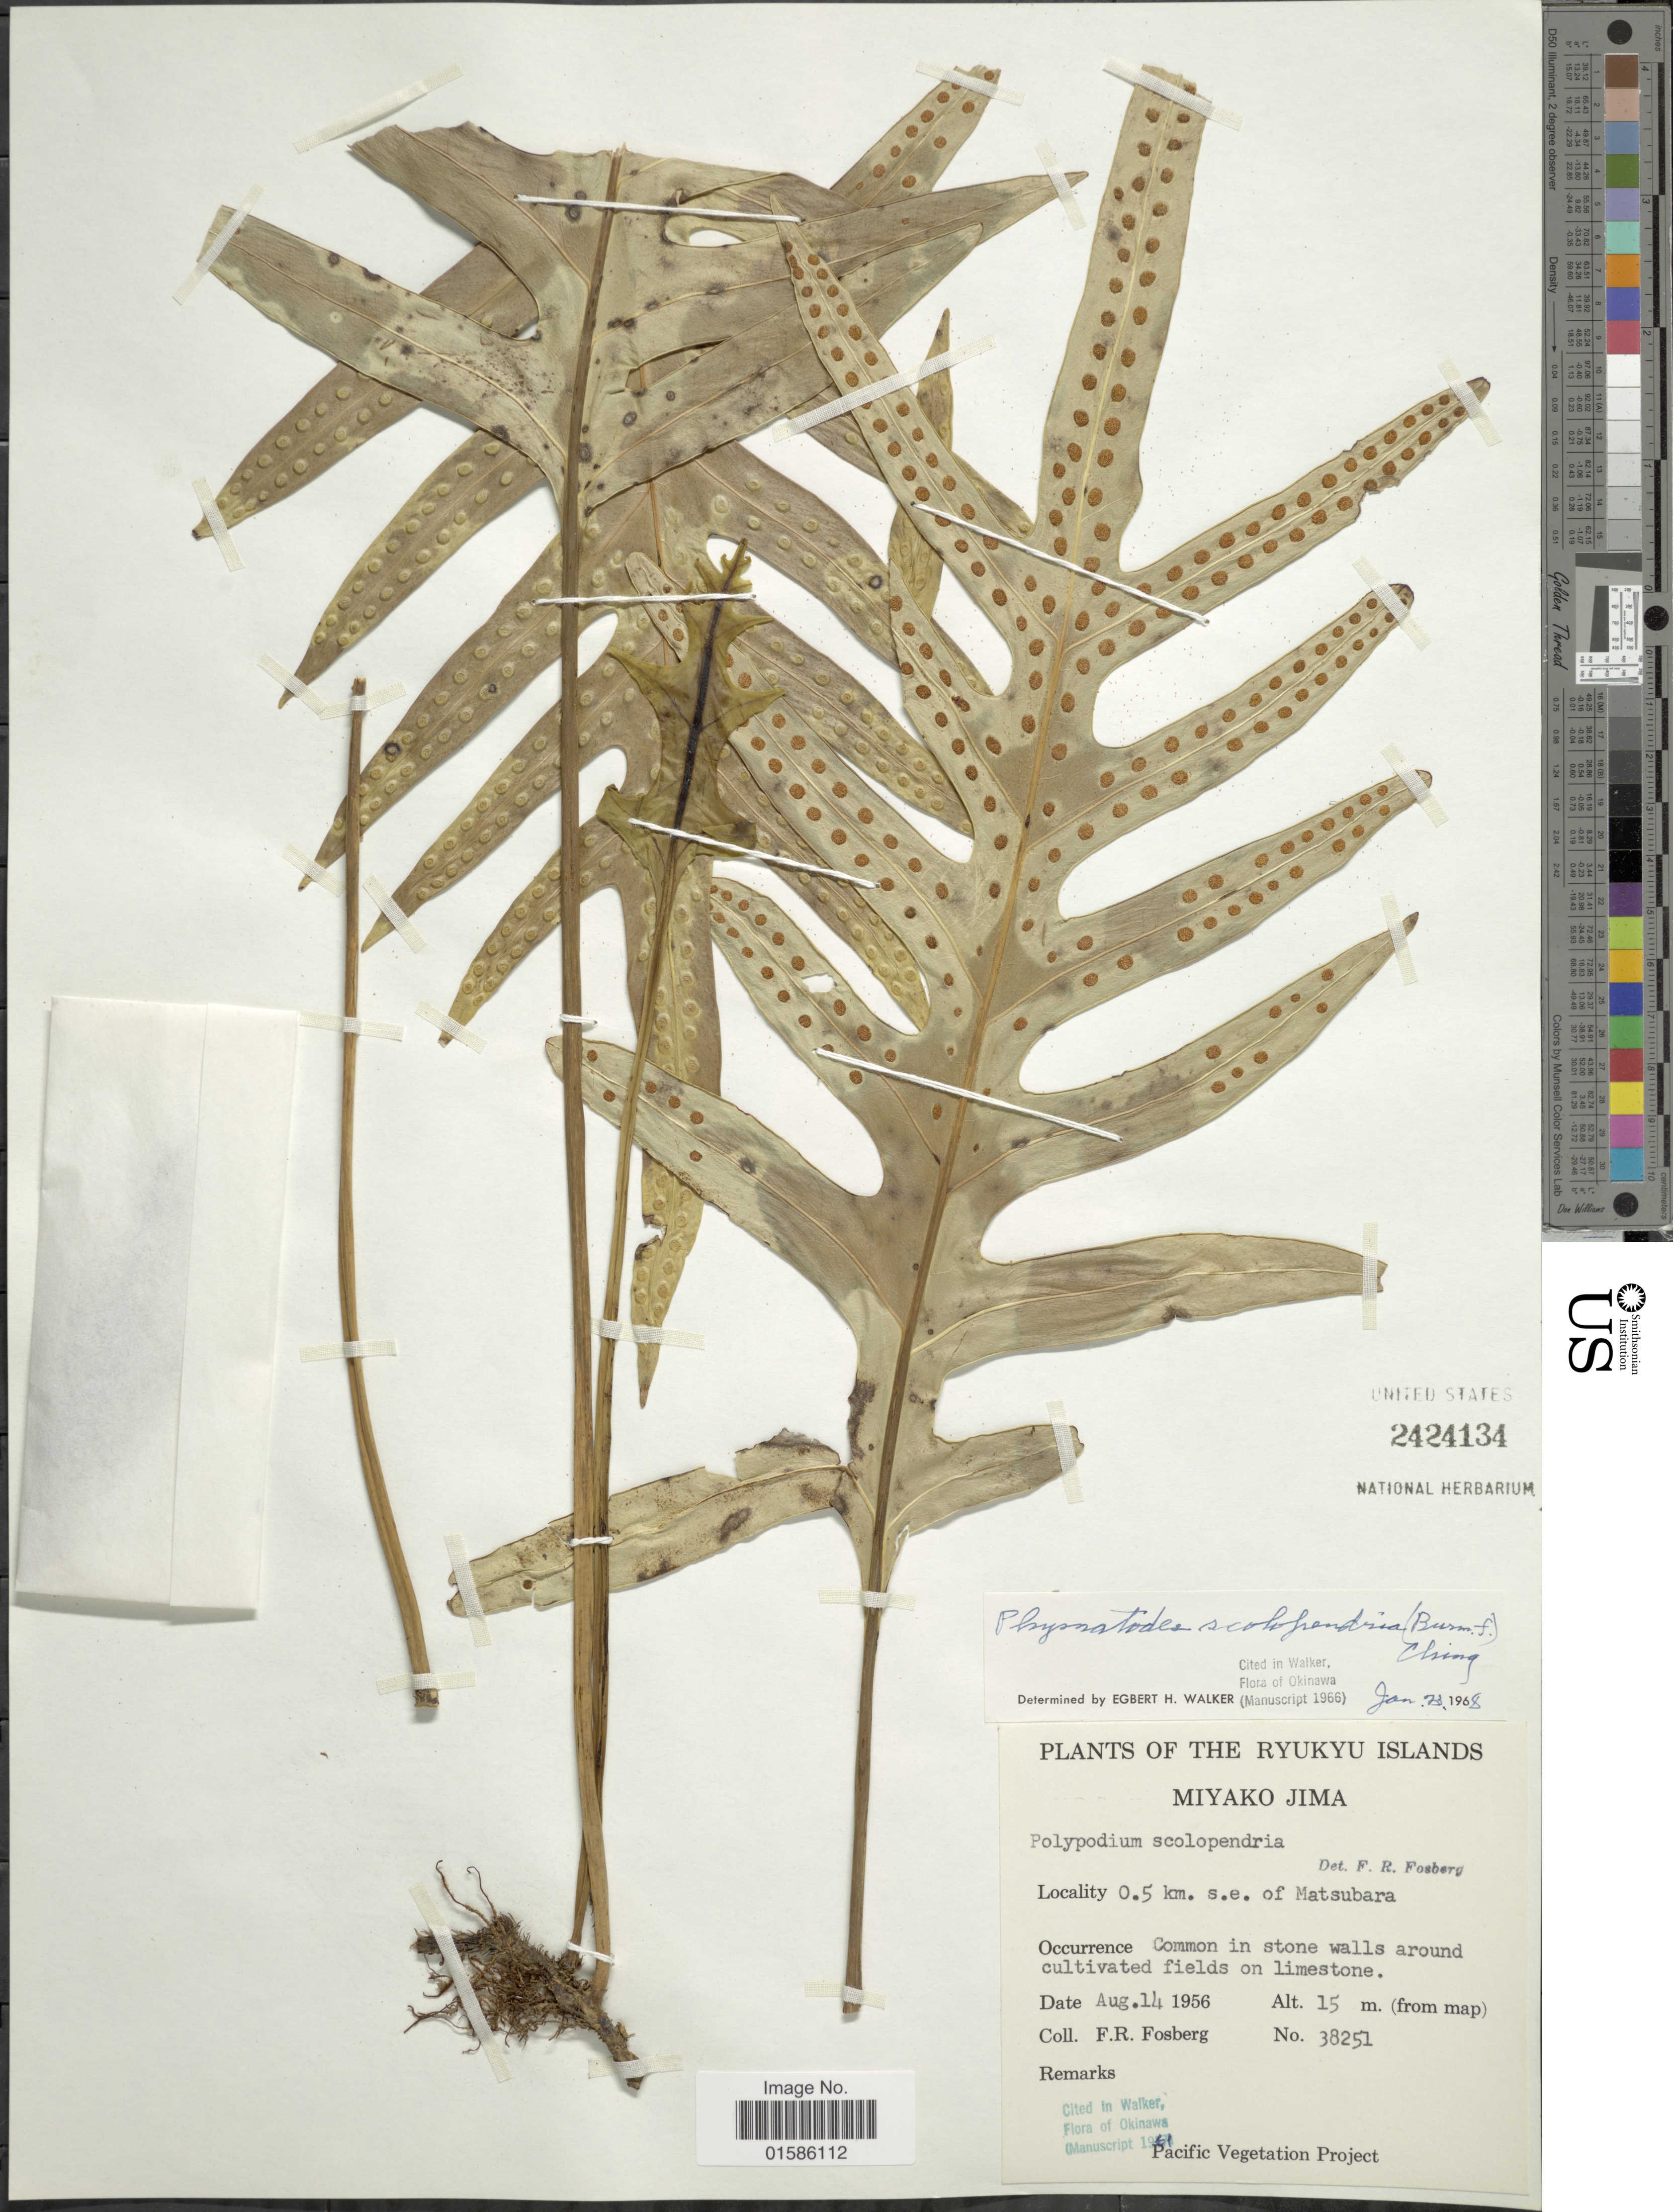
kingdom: Plantae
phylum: Tracheophyta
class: Polypodiopsida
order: Polypodiales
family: Polypodiaceae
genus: Microsorum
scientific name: Microsorum scolopendria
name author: (Burm. f.) Copel.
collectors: F. R. Fosberg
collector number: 38251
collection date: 1956-08-14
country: Japan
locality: The Ryukyu Islands, Miyako Jima, 0.5 km s.e. of Matsubara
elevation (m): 15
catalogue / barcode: US 2424134